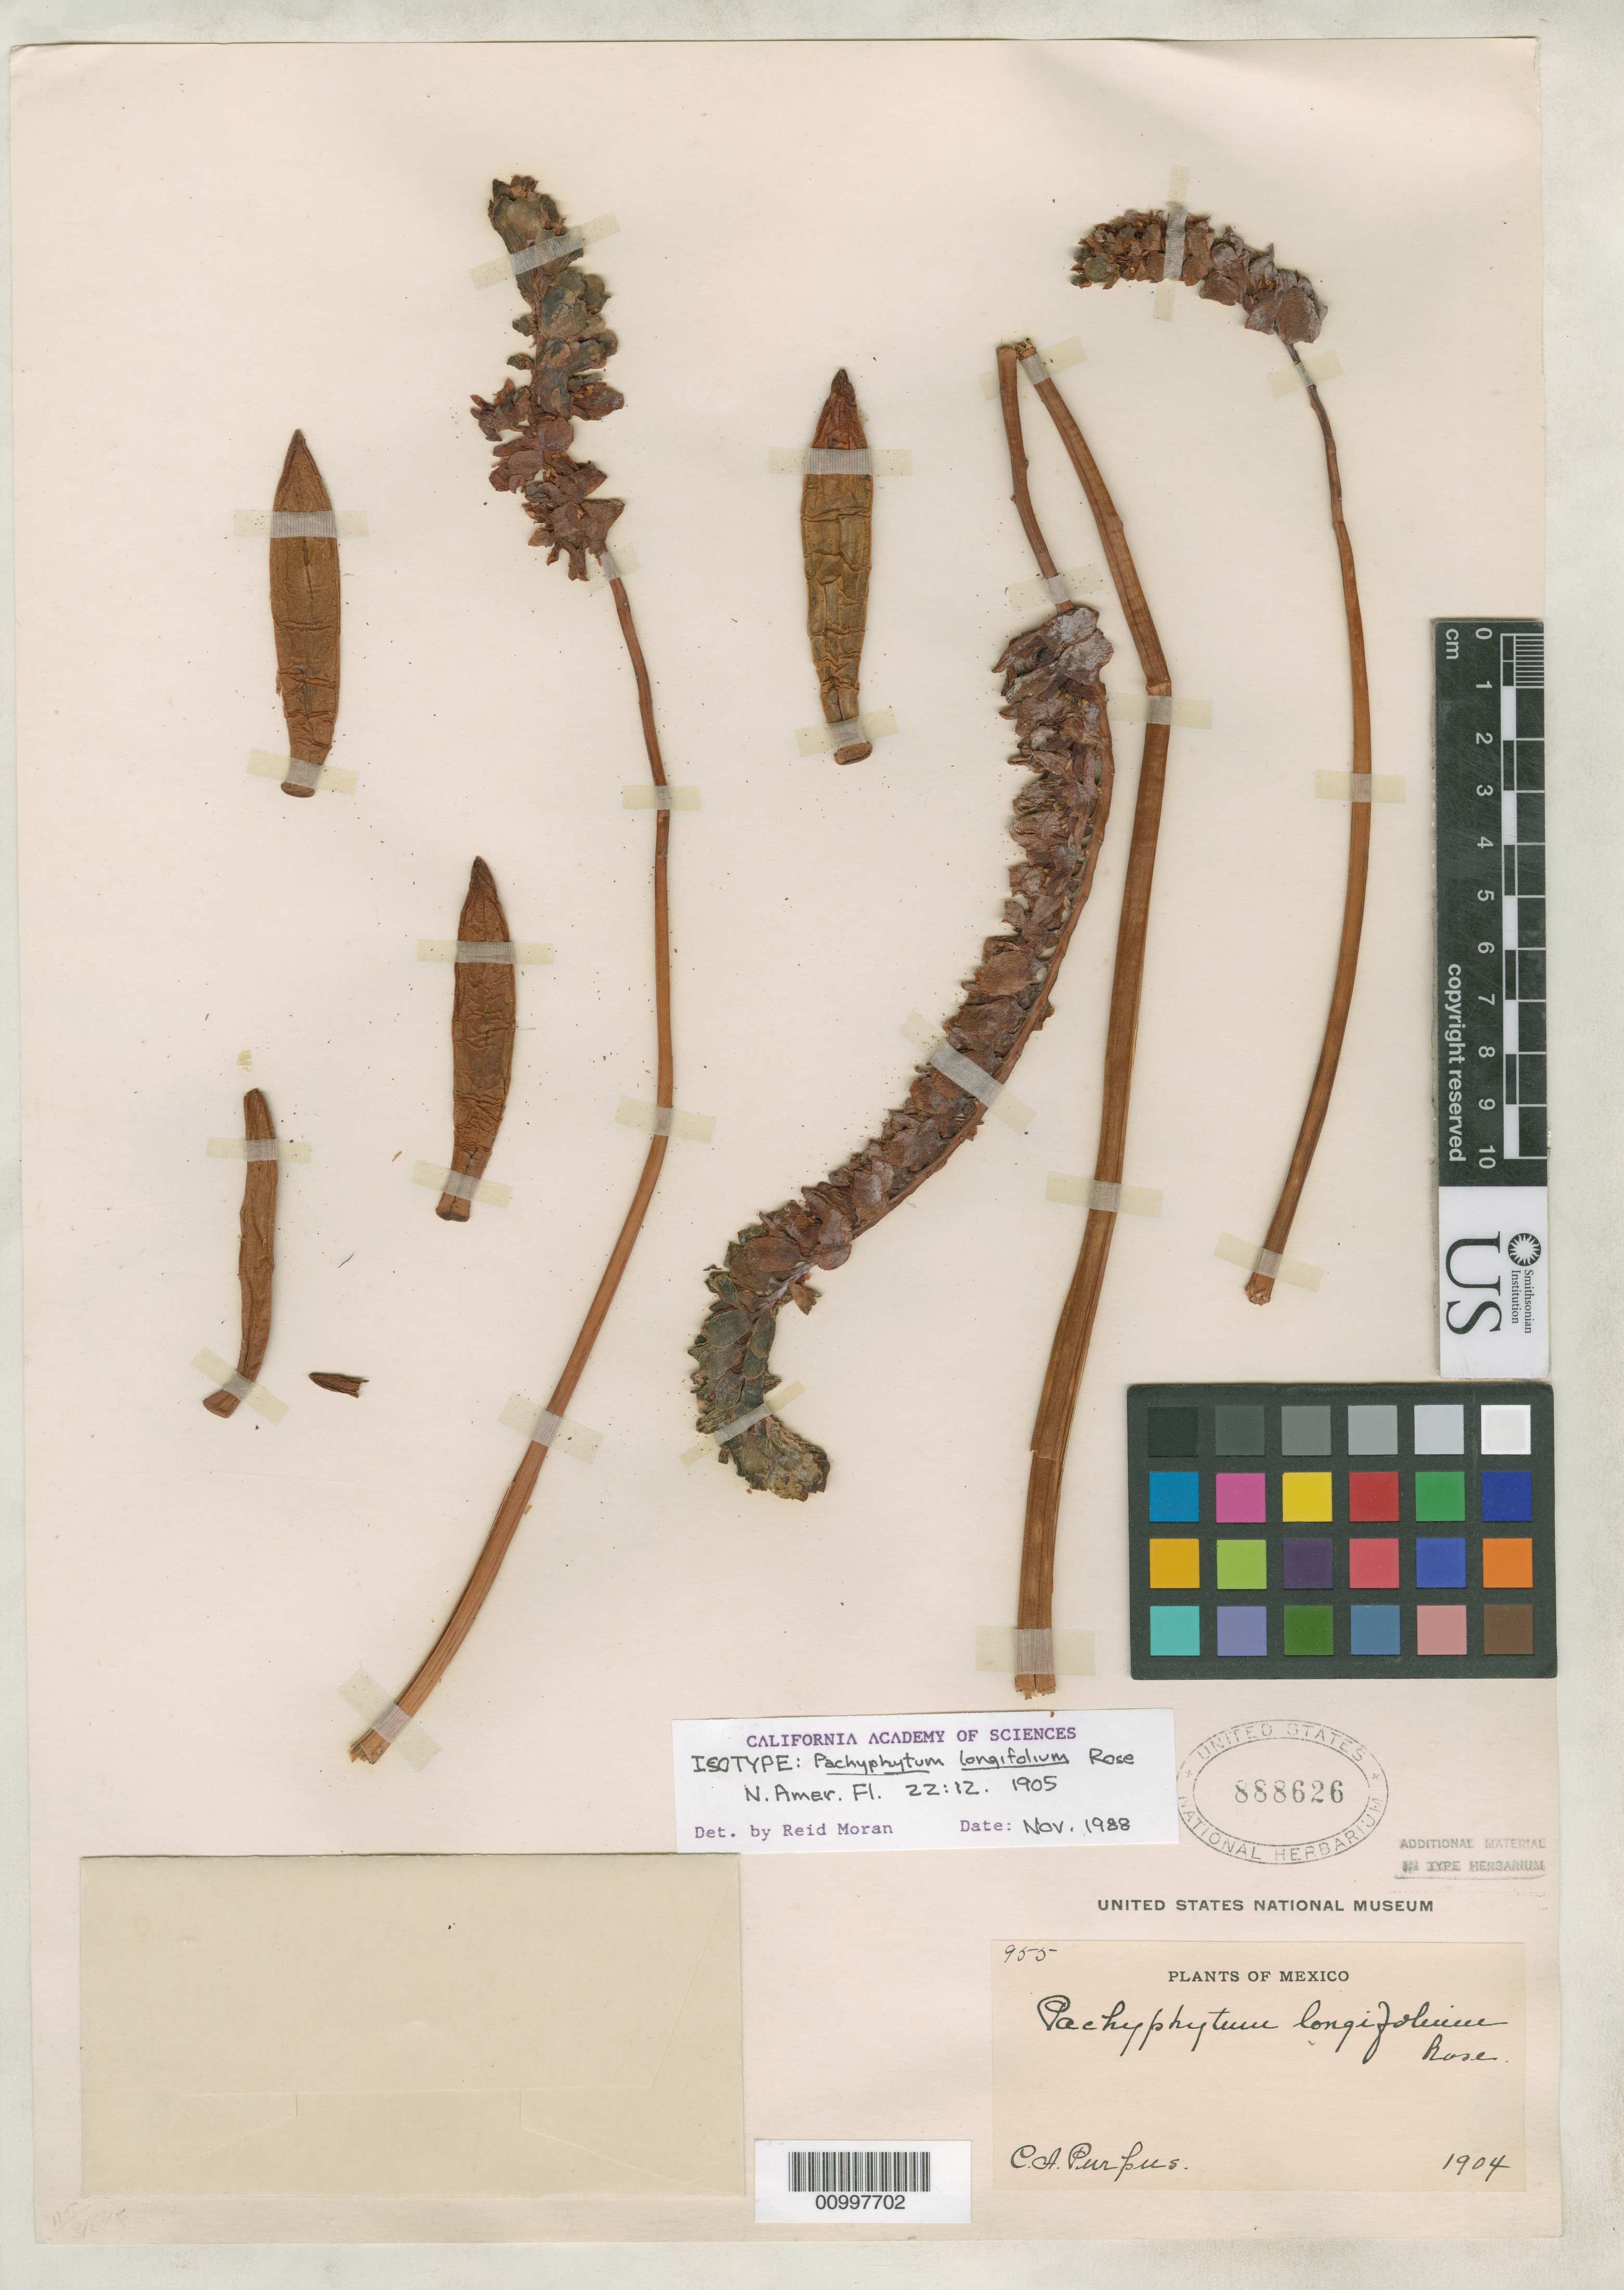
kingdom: Plantae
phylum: Tracheophyta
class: Magnoliopsida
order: Saxifragales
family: Crassulaceae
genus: Pachyphytum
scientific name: Pachyphytum longifolium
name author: Rose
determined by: Moran, R. C.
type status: Syntype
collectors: C. A. Purpus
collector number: Rose 955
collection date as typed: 1904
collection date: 1904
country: Mexico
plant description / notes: For discussion and lectotypification see Cact. Succ. J. 63: 261-265 (1991).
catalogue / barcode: US 888626